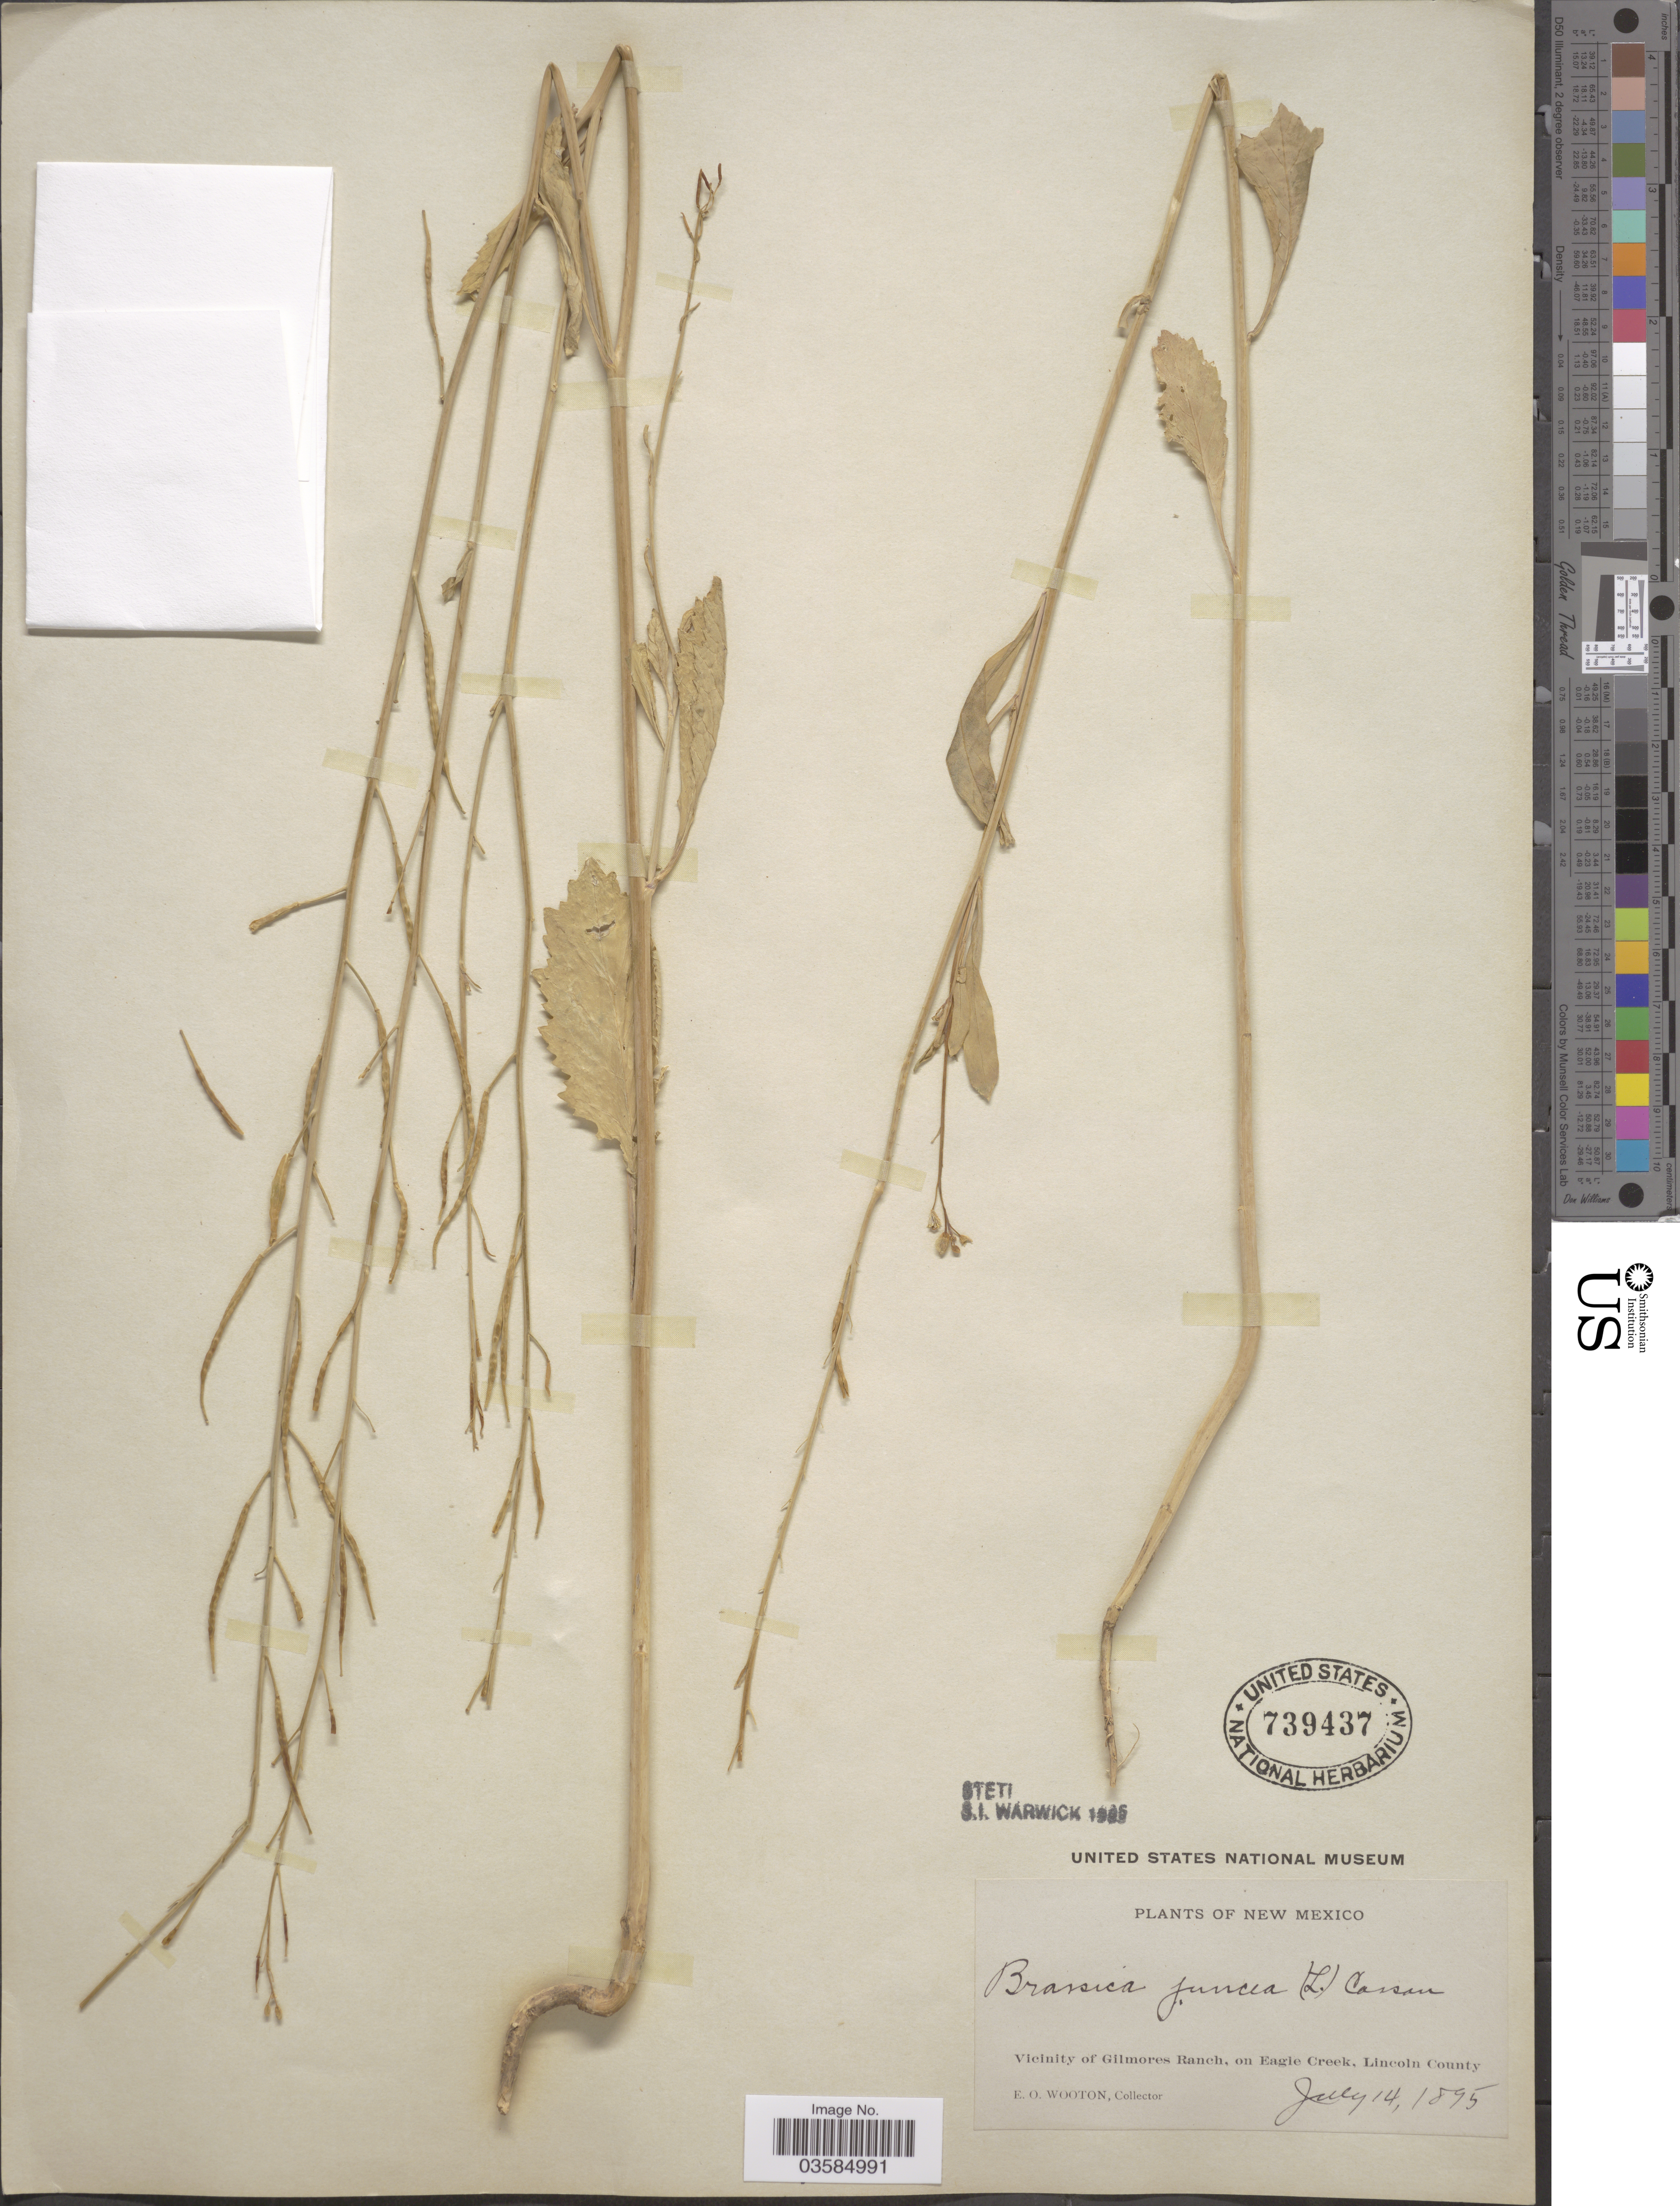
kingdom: Plantae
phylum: Tracheophyta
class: Magnoliopsida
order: Brassicales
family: Brassicaceae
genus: Brassica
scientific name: Brassica juncea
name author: (L.) Czern.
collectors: E. O. Wooton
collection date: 1895-07-14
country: United States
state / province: New Mexico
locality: Vicinity of Gilmores Ranch, on Eagle Creek, Lincoln County.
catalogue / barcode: US 739437